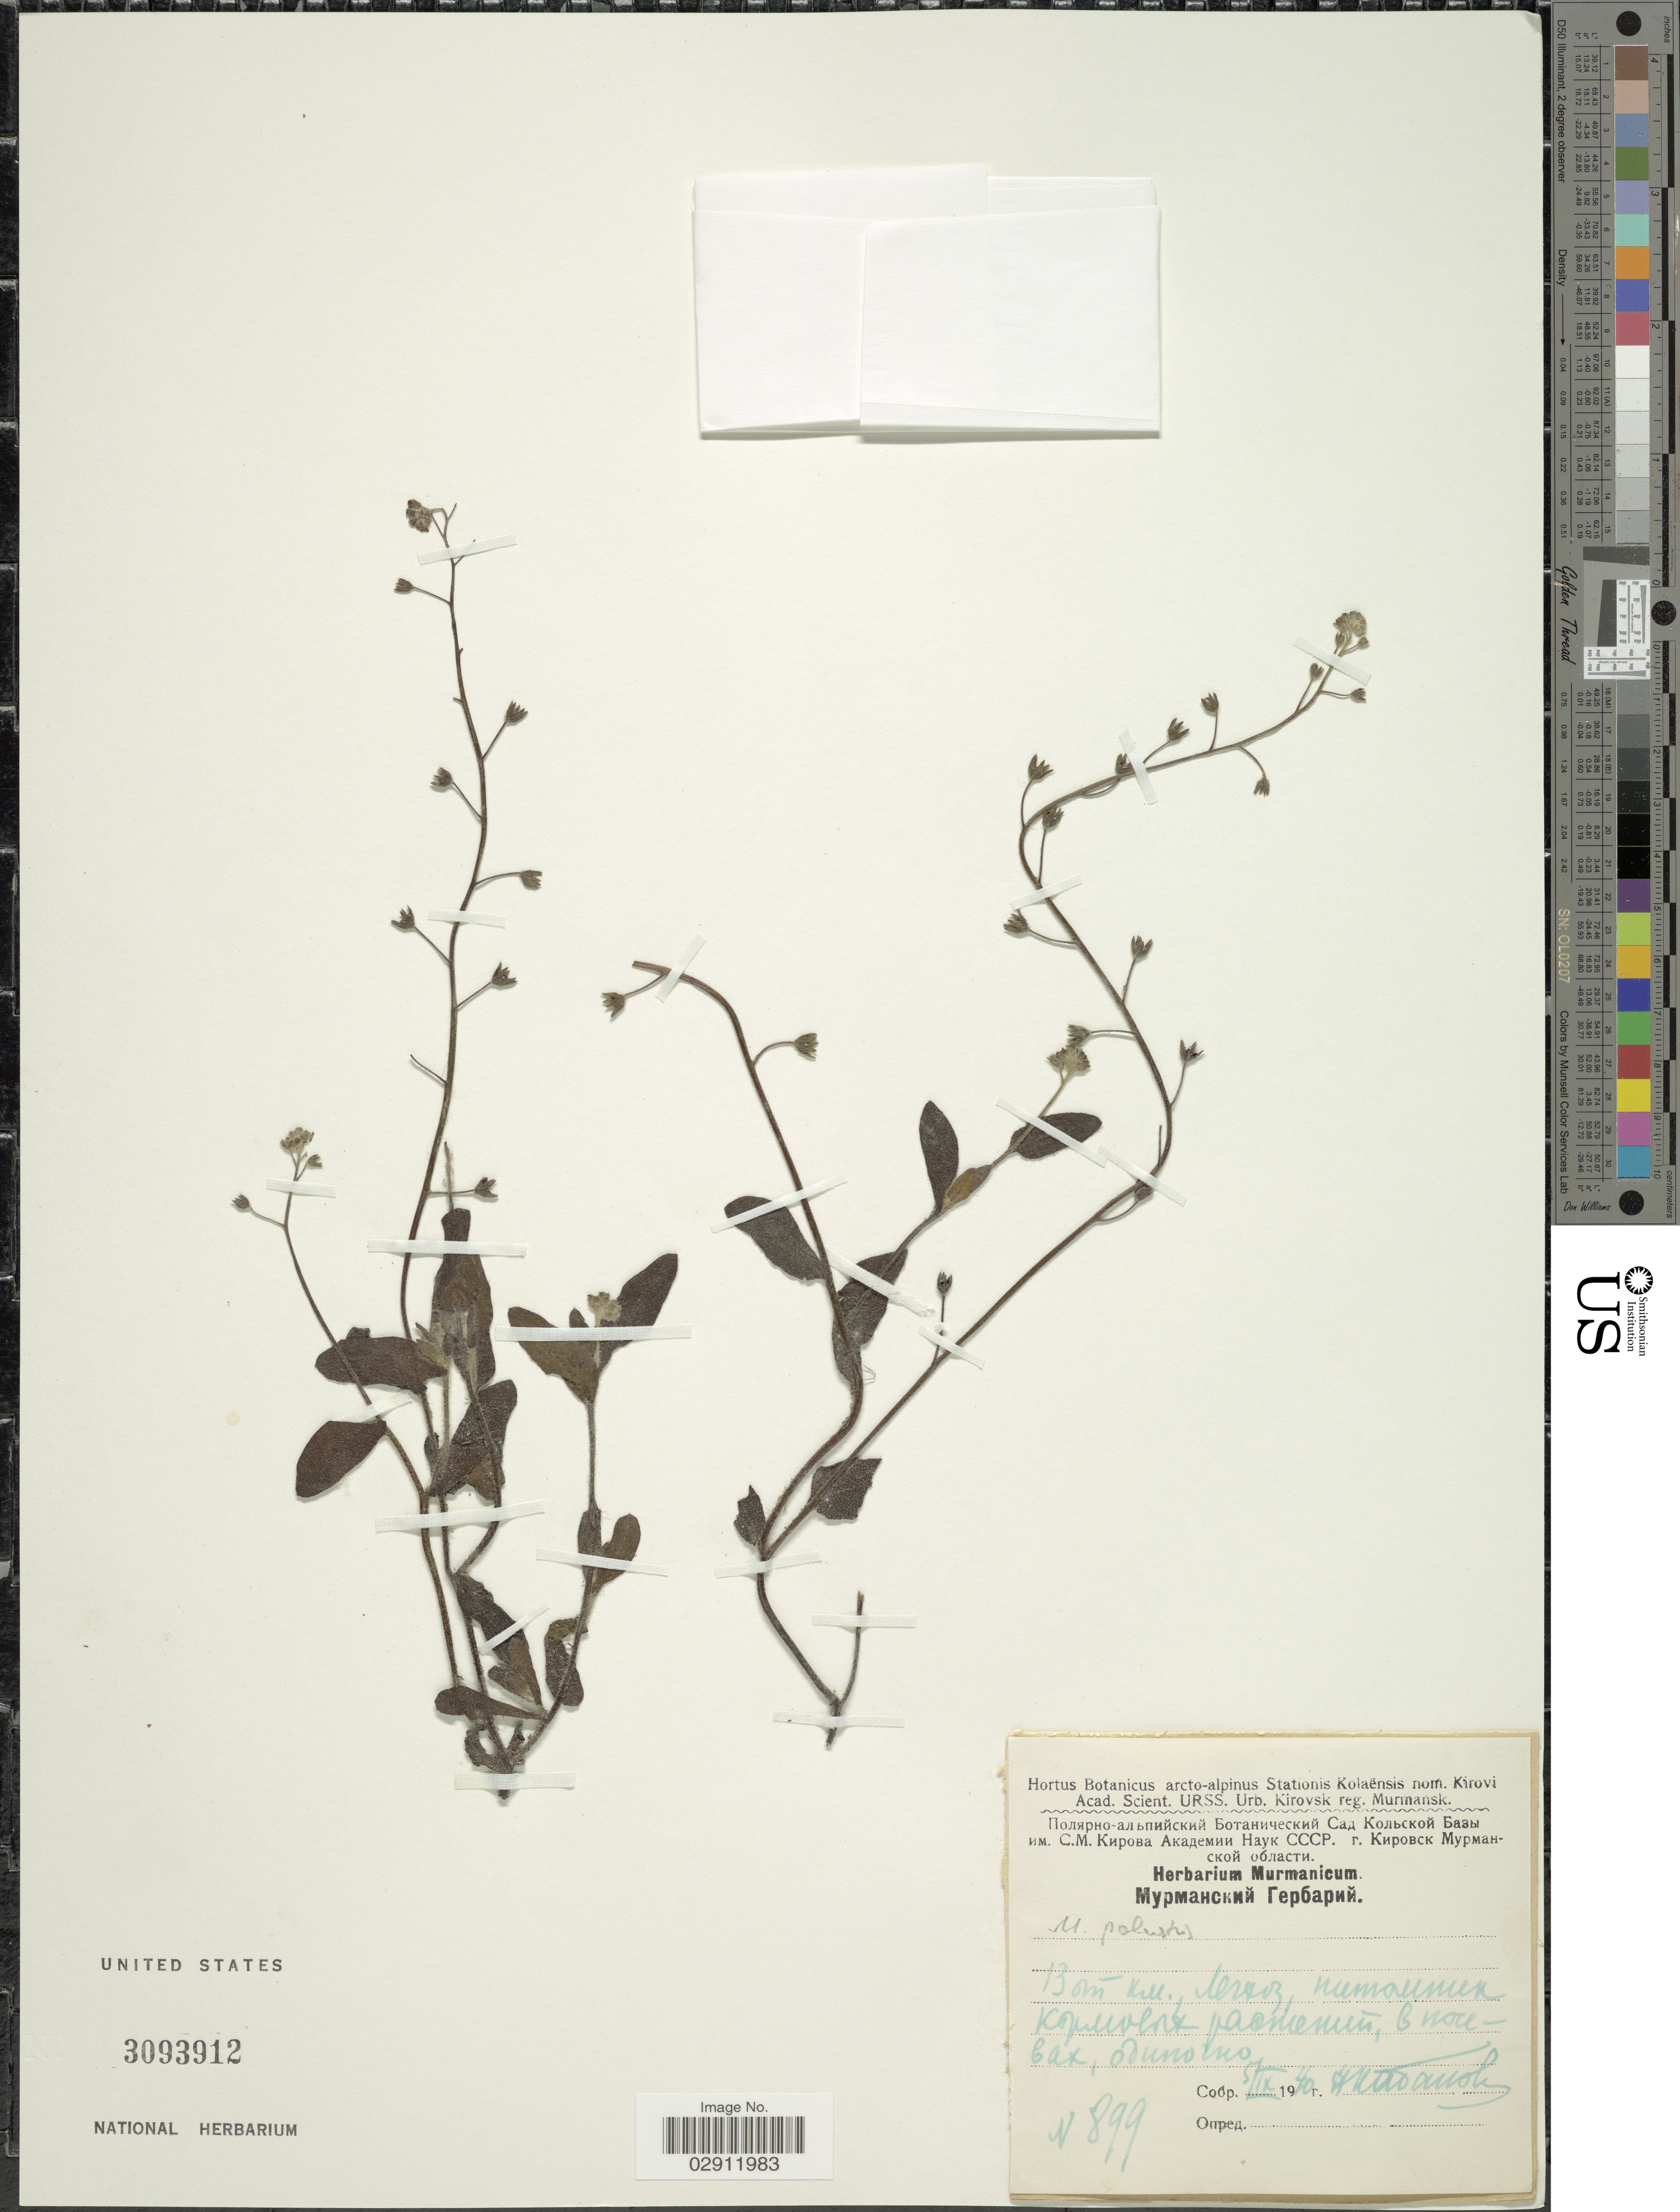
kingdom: Plantae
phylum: Tracheophyta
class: Magnoliopsida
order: Boraginales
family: Boraginaceae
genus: Myosotis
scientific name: Myosotis palustris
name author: L.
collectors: N. Kabanov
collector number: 899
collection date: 1940-09-05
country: Russian Federation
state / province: Murmansk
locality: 13 km from Kolsk Polar-alpine Botanical Garden, near Kirovsk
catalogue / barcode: US 3093912